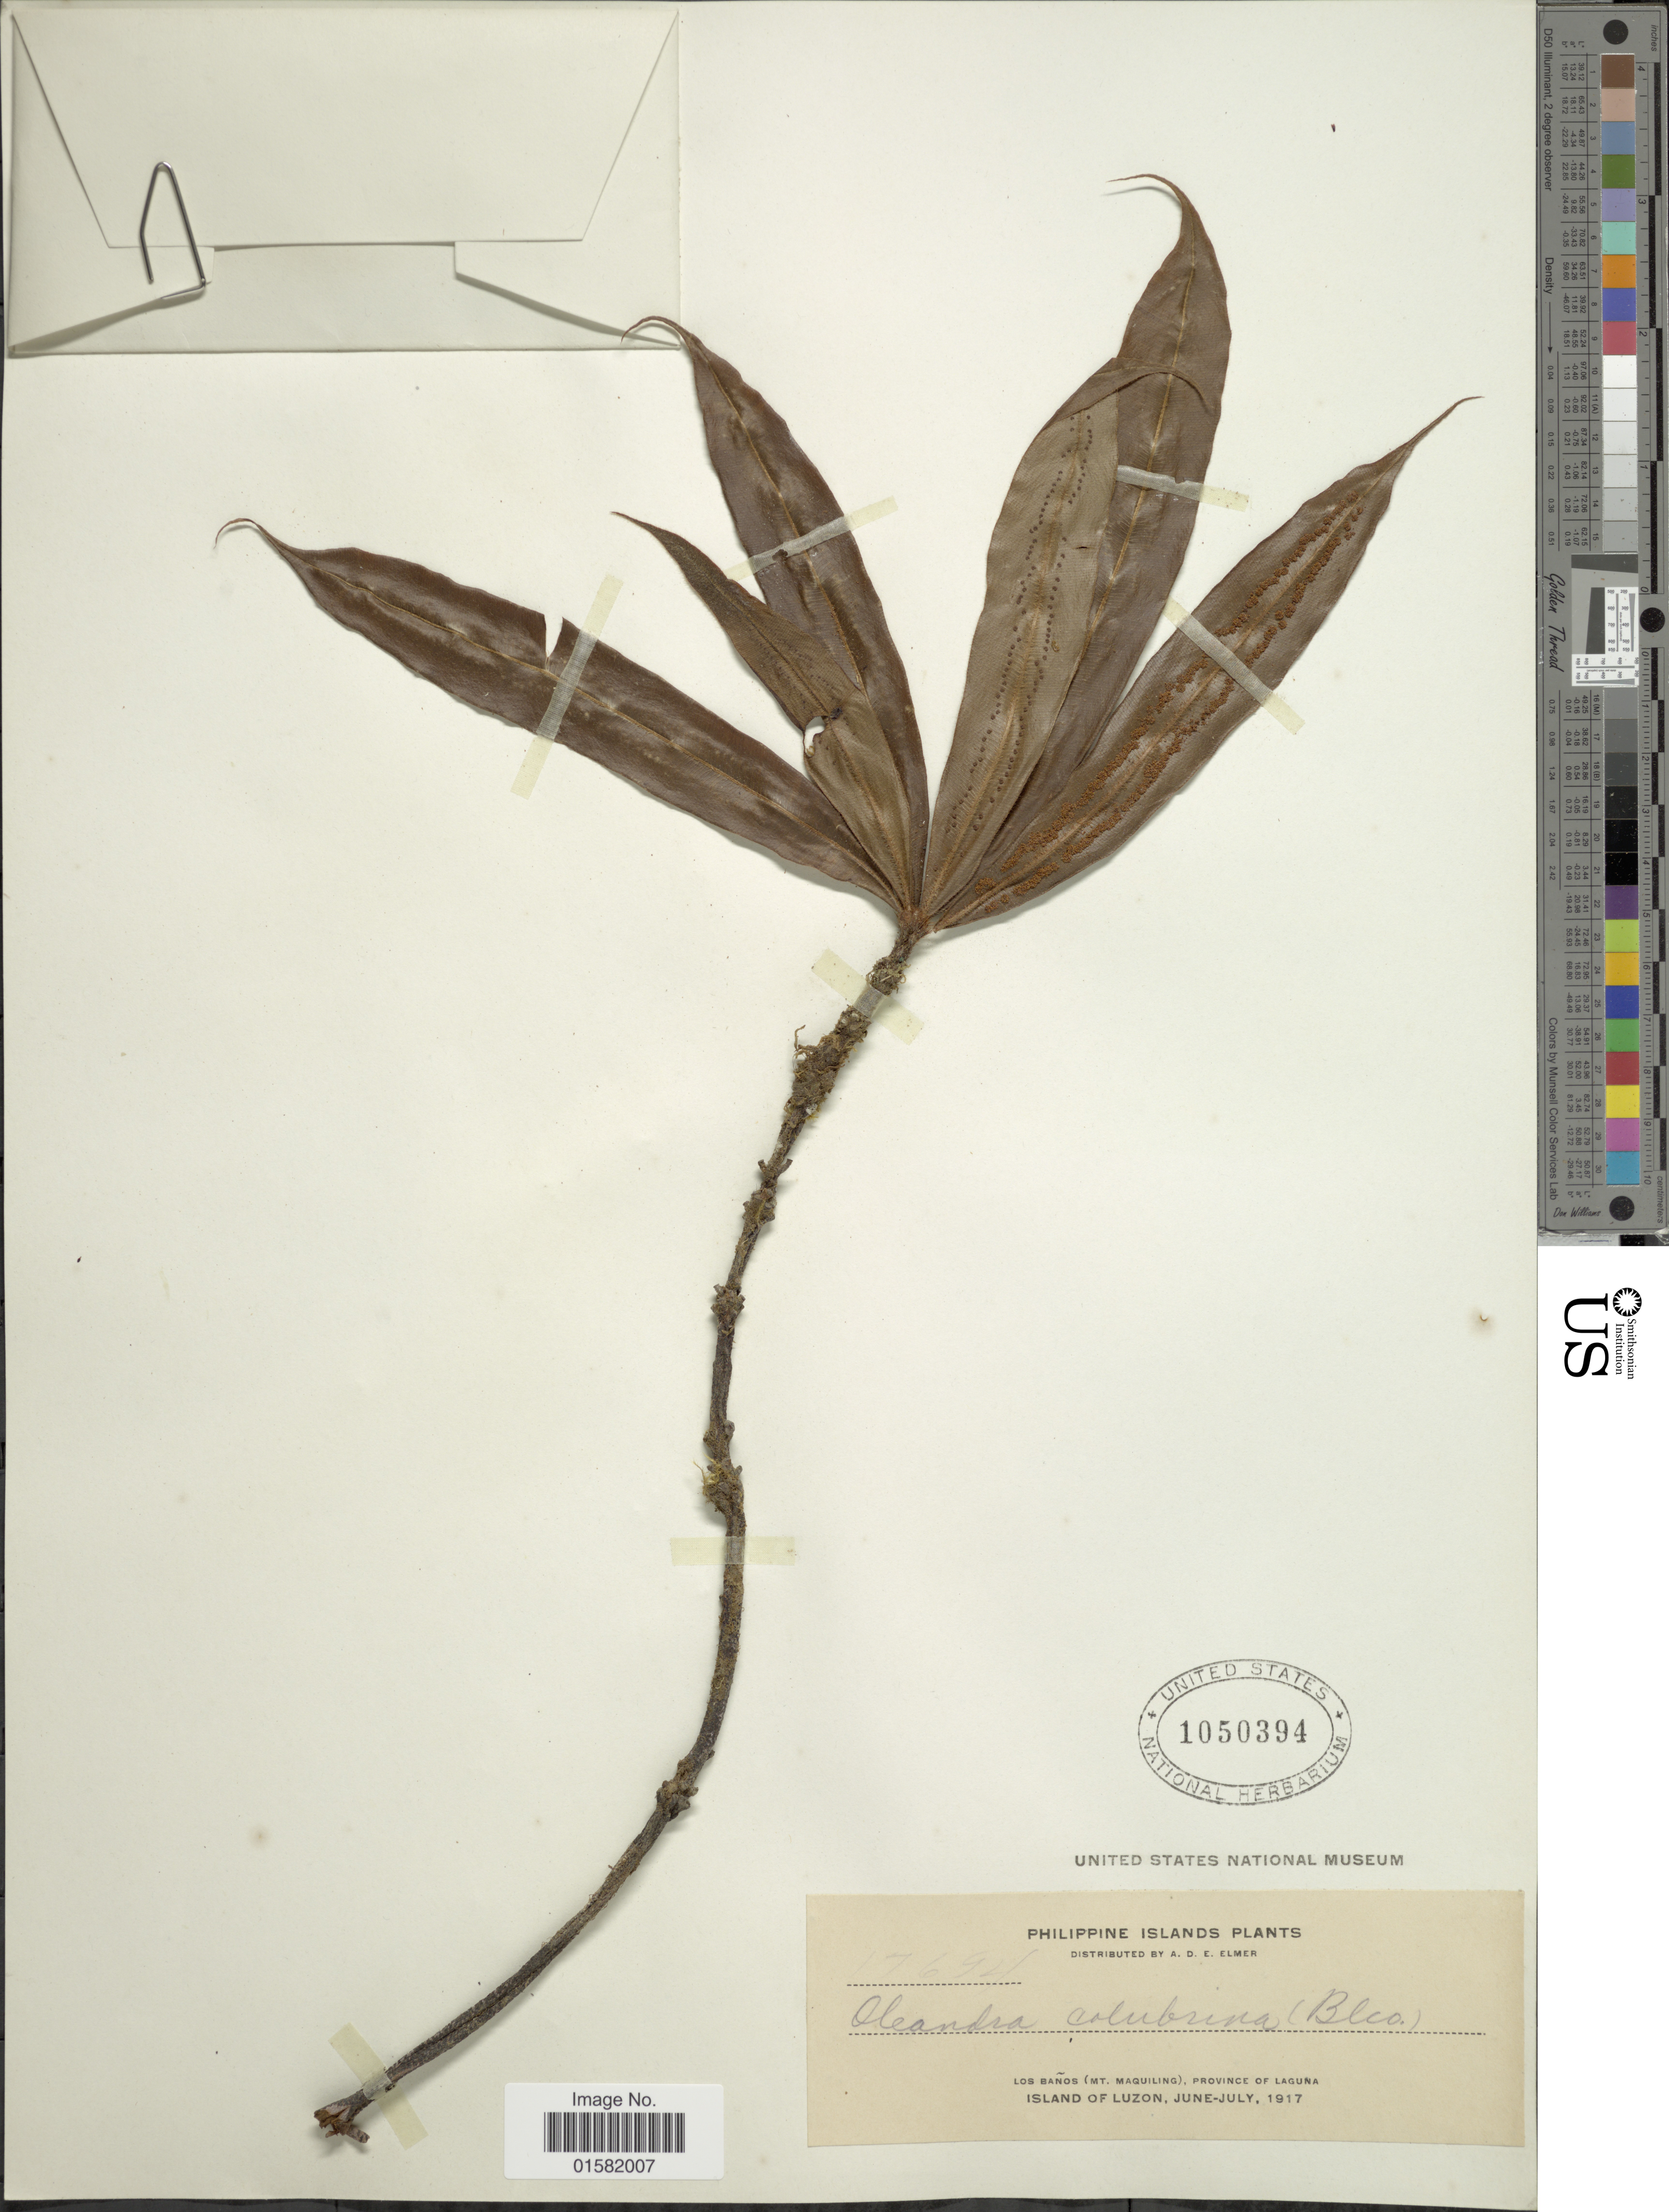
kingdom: Plantae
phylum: Tracheophyta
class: Polypodiopsida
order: Polypodiales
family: Oleandraceae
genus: Oleandra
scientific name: Oleandra colubrina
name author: (Blanco) Copel.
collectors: A. D. E. Elmer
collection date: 1917-06/1917-07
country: Philippines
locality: Philippine Islands, Los Baños (mt. Maquiling), Province of Laguna. Island of Luzon.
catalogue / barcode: US 1050394